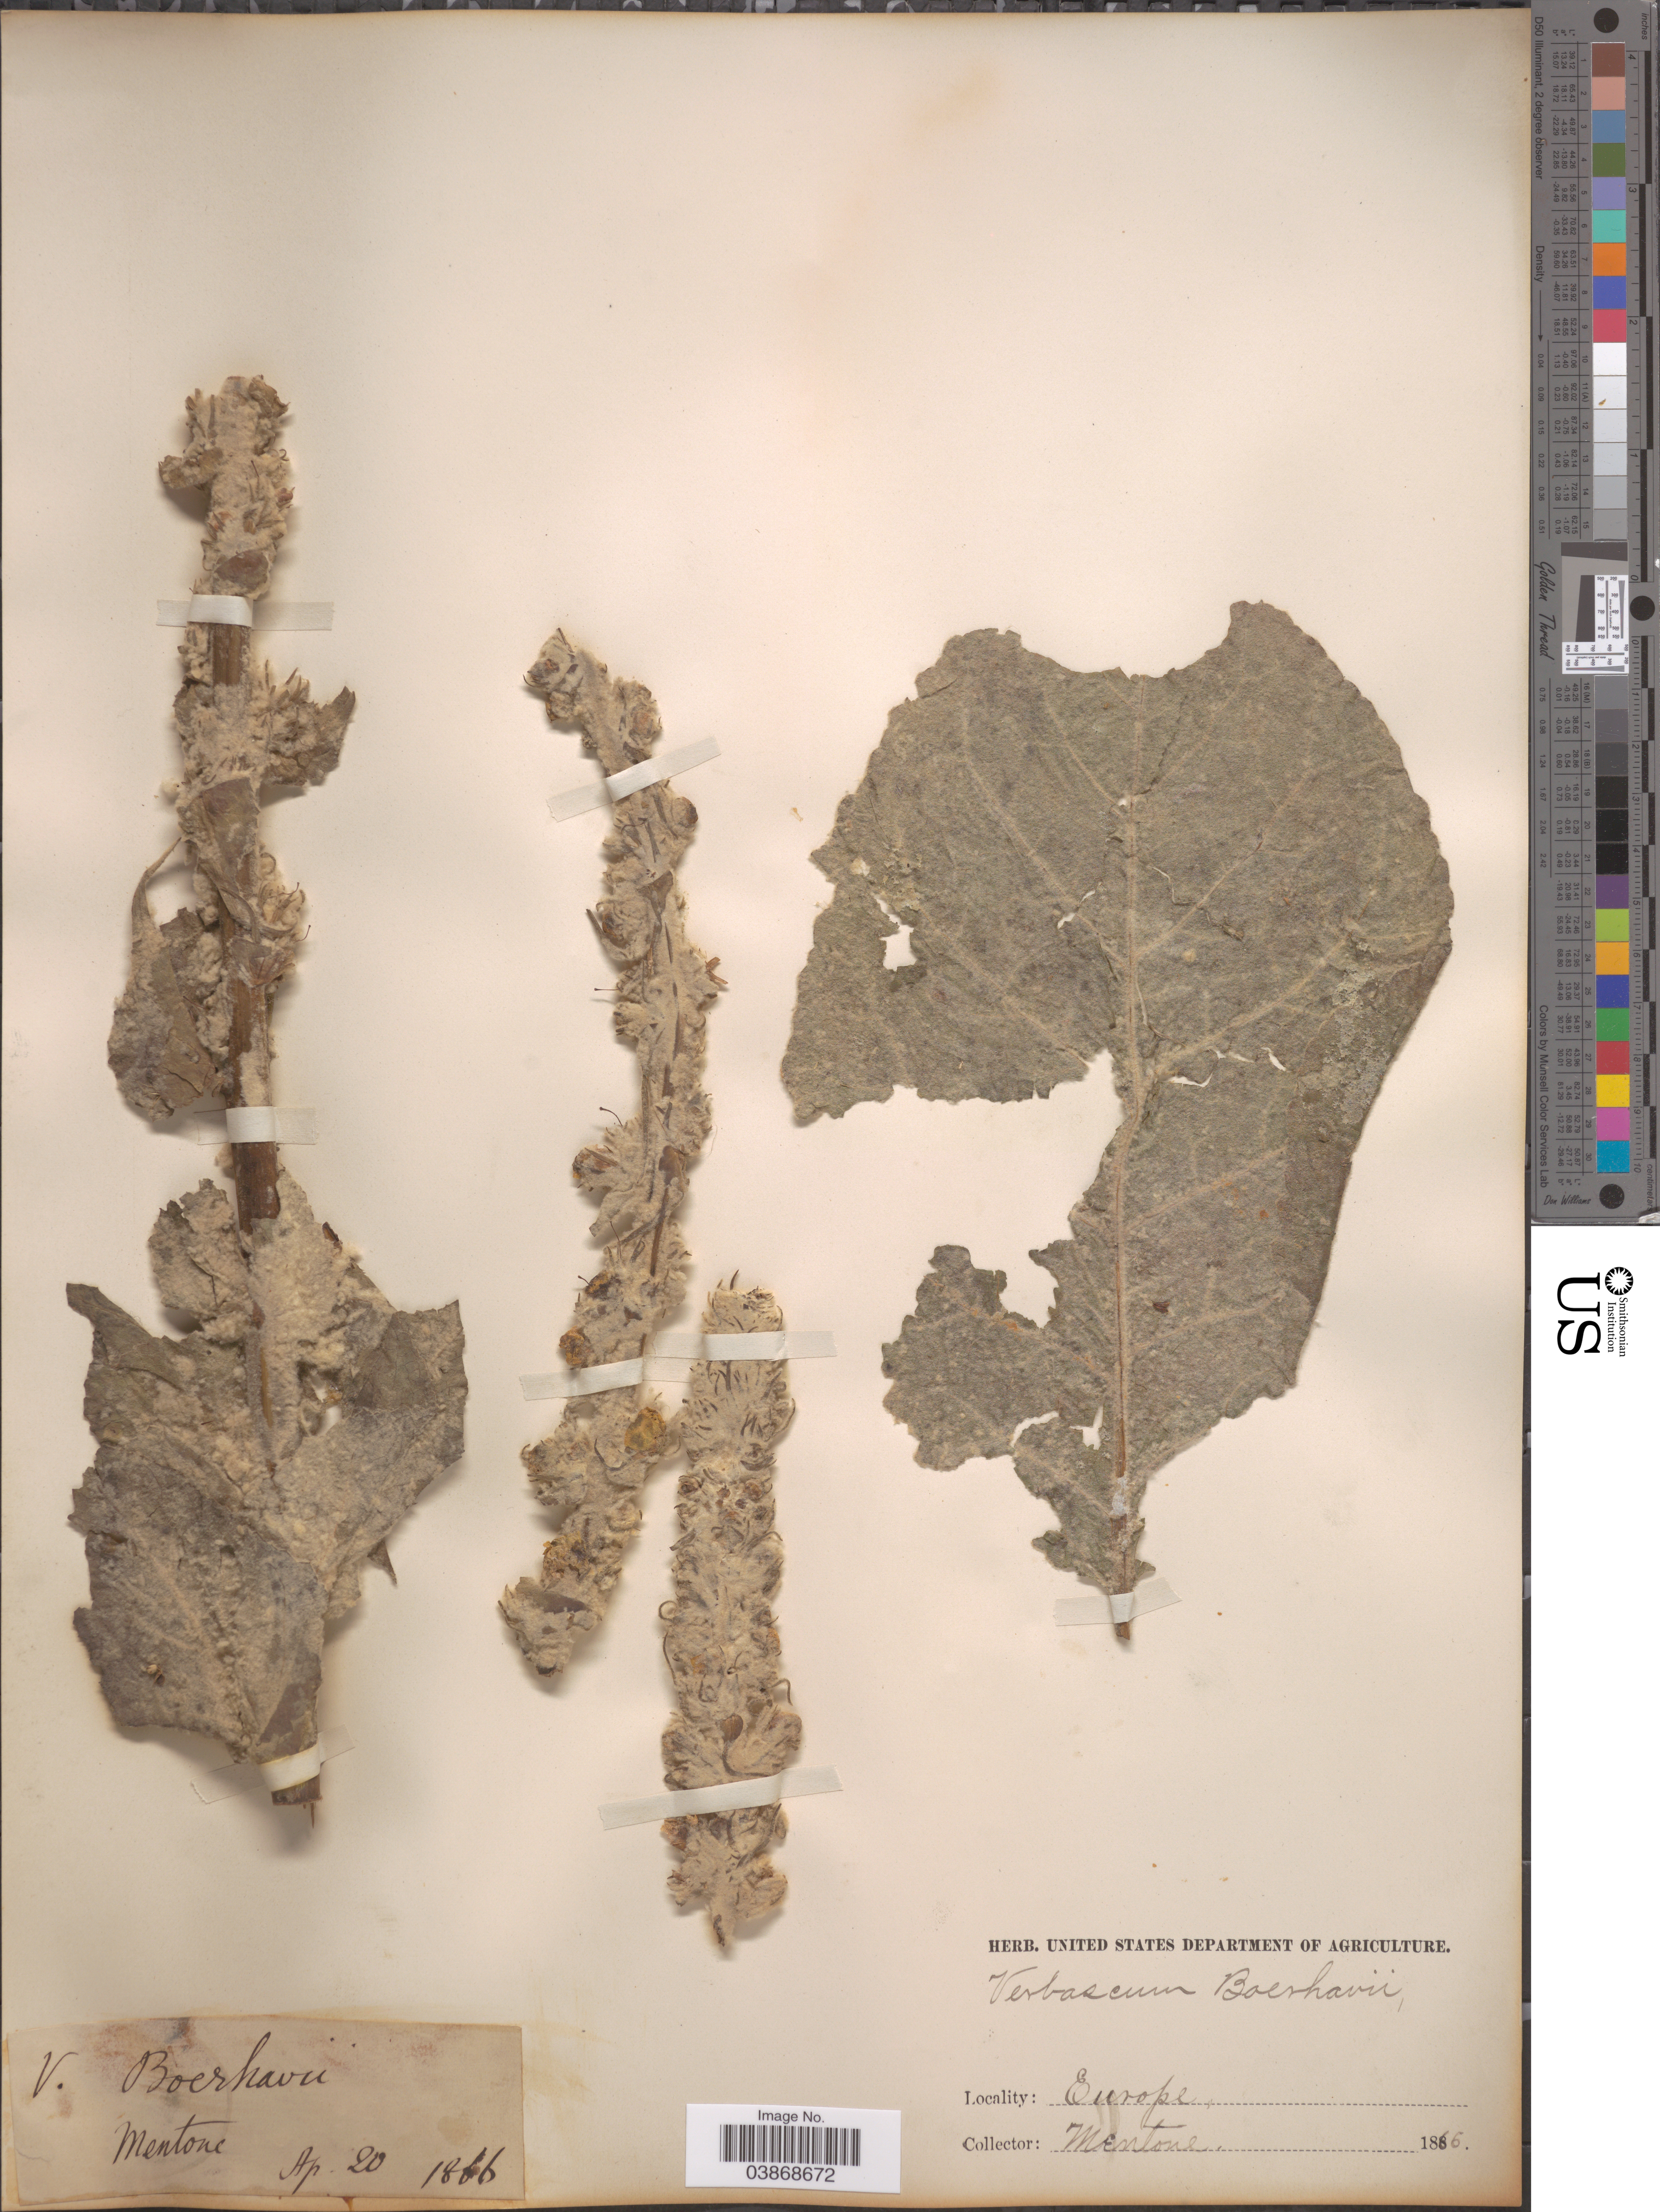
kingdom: Plantae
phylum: Tracheophyta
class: Magnoliopsida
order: Lamiales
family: Scrophulariaceae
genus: Verbascum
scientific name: Verbascum boerhavii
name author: L.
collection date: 1866-04-20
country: France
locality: Europe. Mentone.